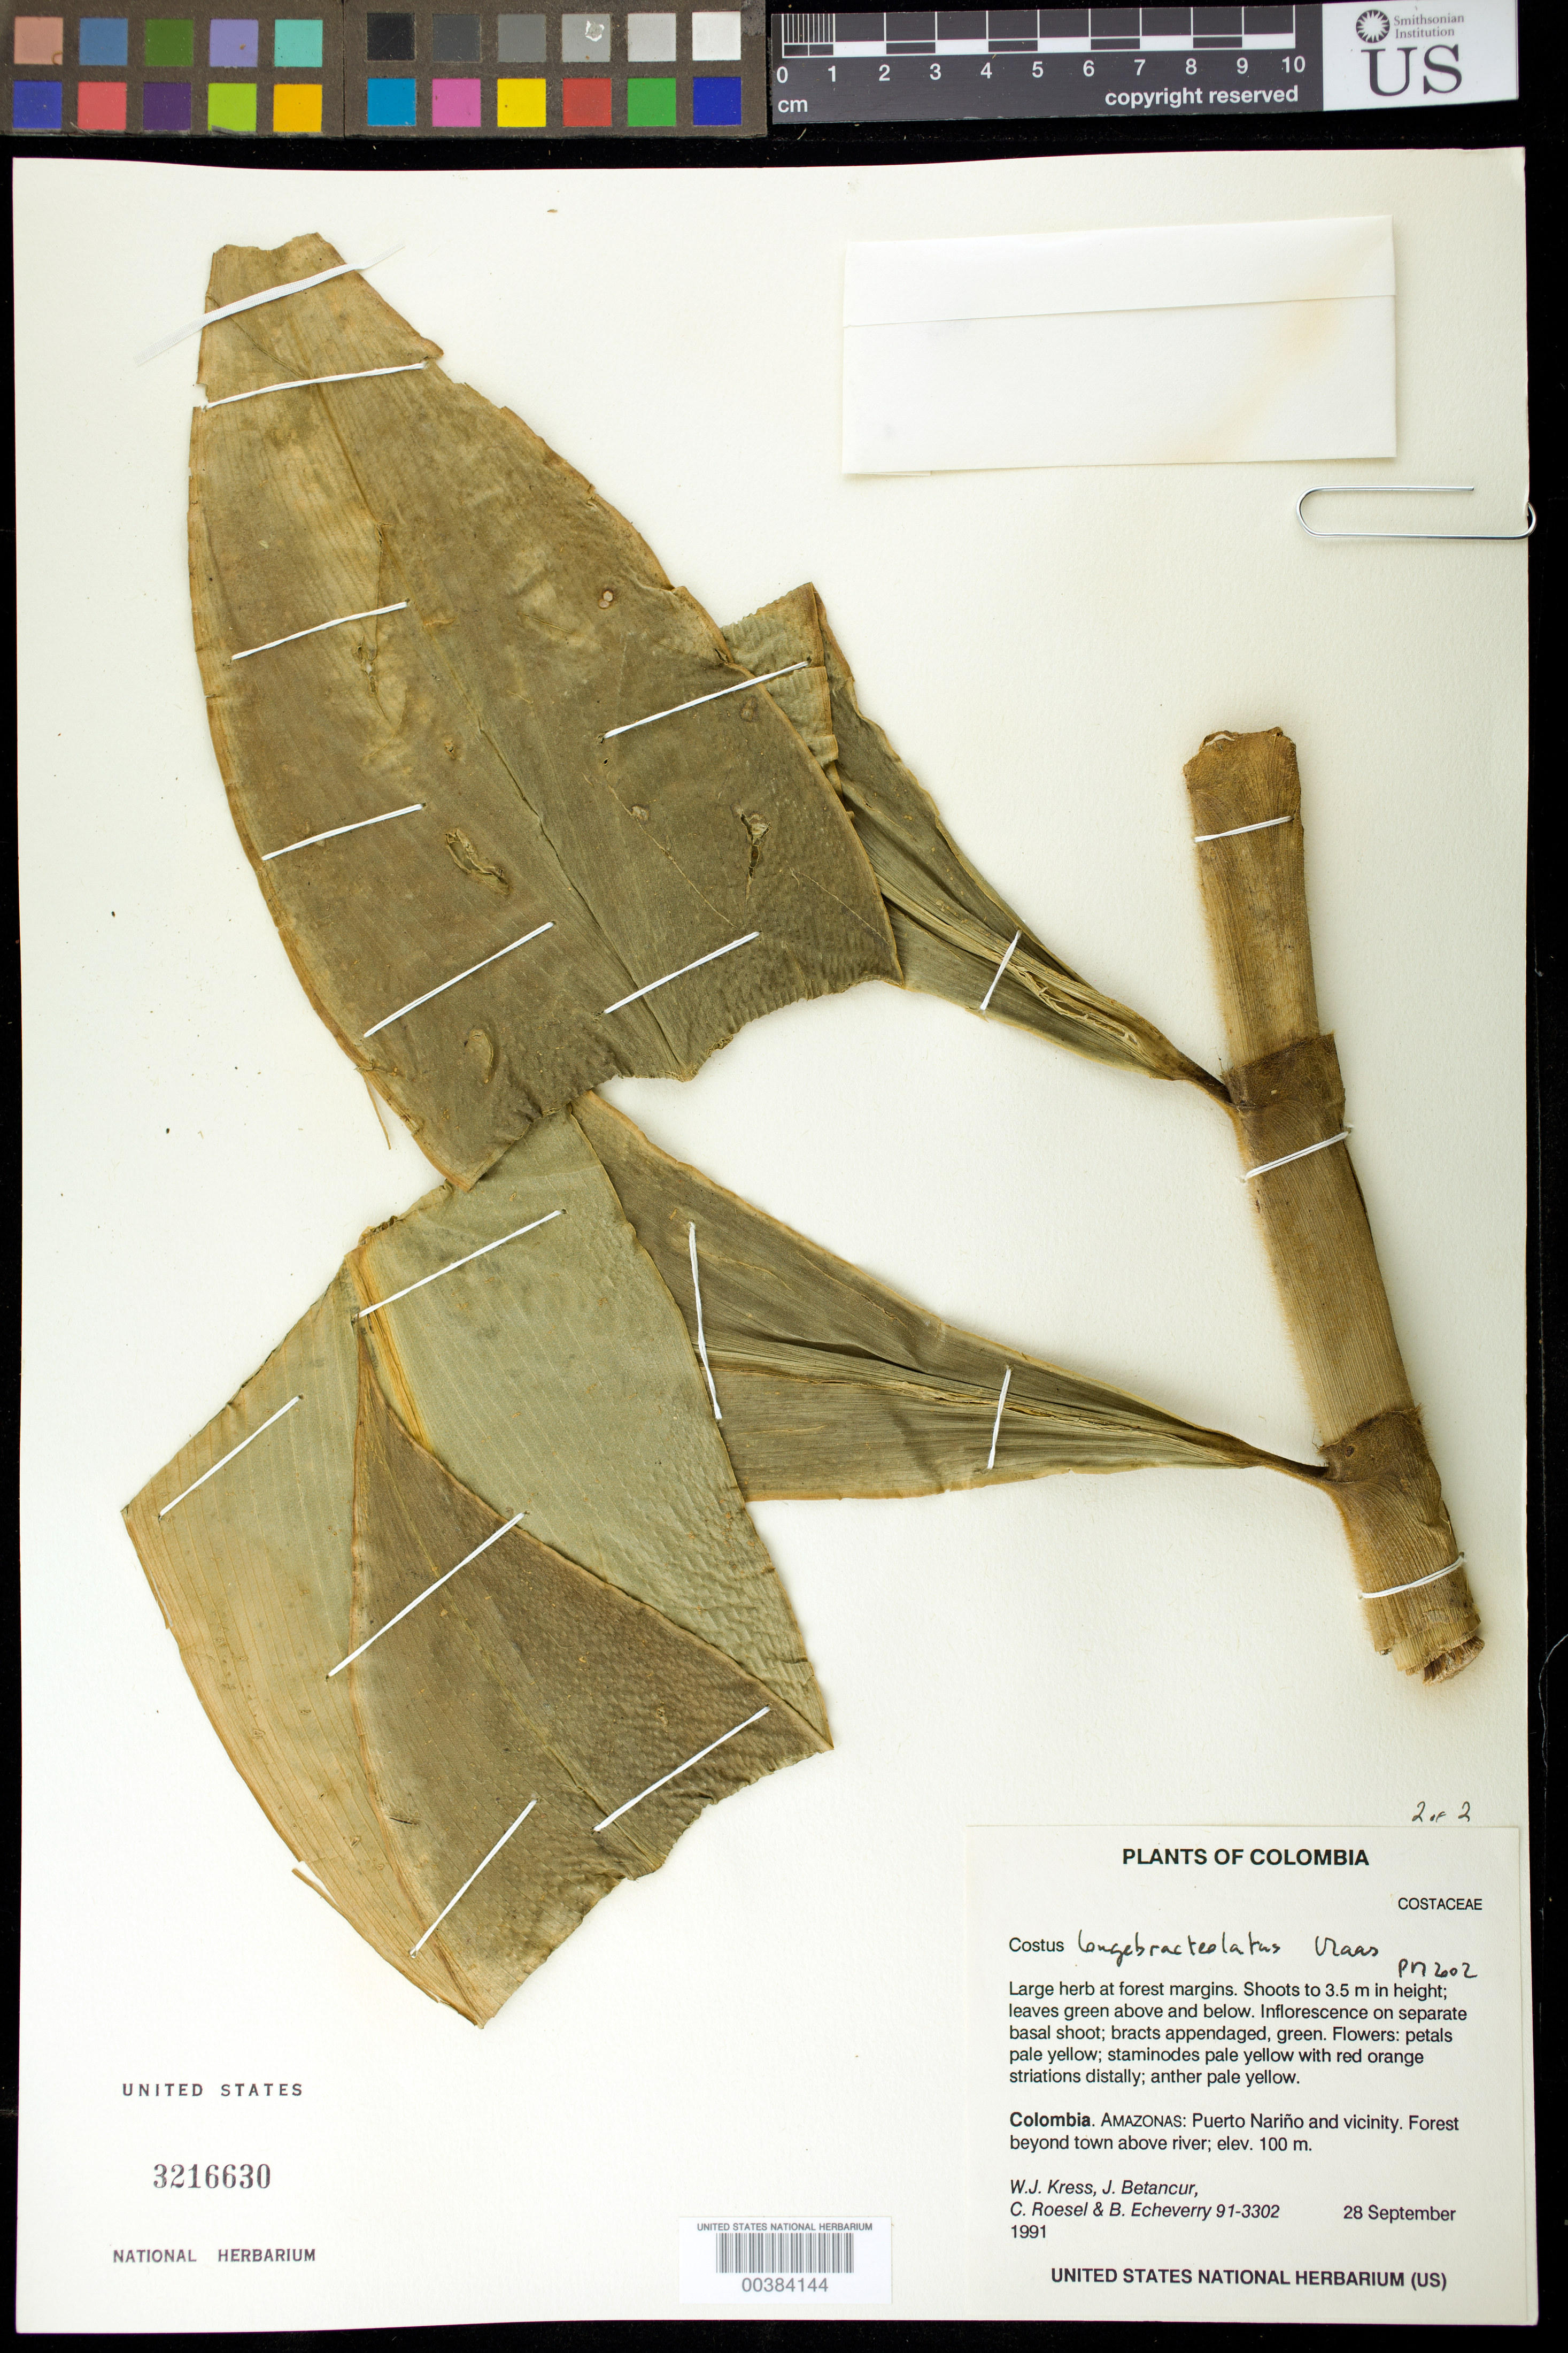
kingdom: Plantae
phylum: Tracheophyta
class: Liliopsida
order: Zingiberales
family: Costaceae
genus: Costus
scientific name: Costus longebracteolatus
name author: Maas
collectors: W. J. Kress, J. C. Betancur, C. S. Roesel & B. Echeverry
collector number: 91-3302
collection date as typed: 28 Sep 1991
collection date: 1991-09-28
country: Colombia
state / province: Amazônas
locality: Puerto Narino and vicinity.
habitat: Forest margins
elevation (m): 100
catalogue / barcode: US 3216630